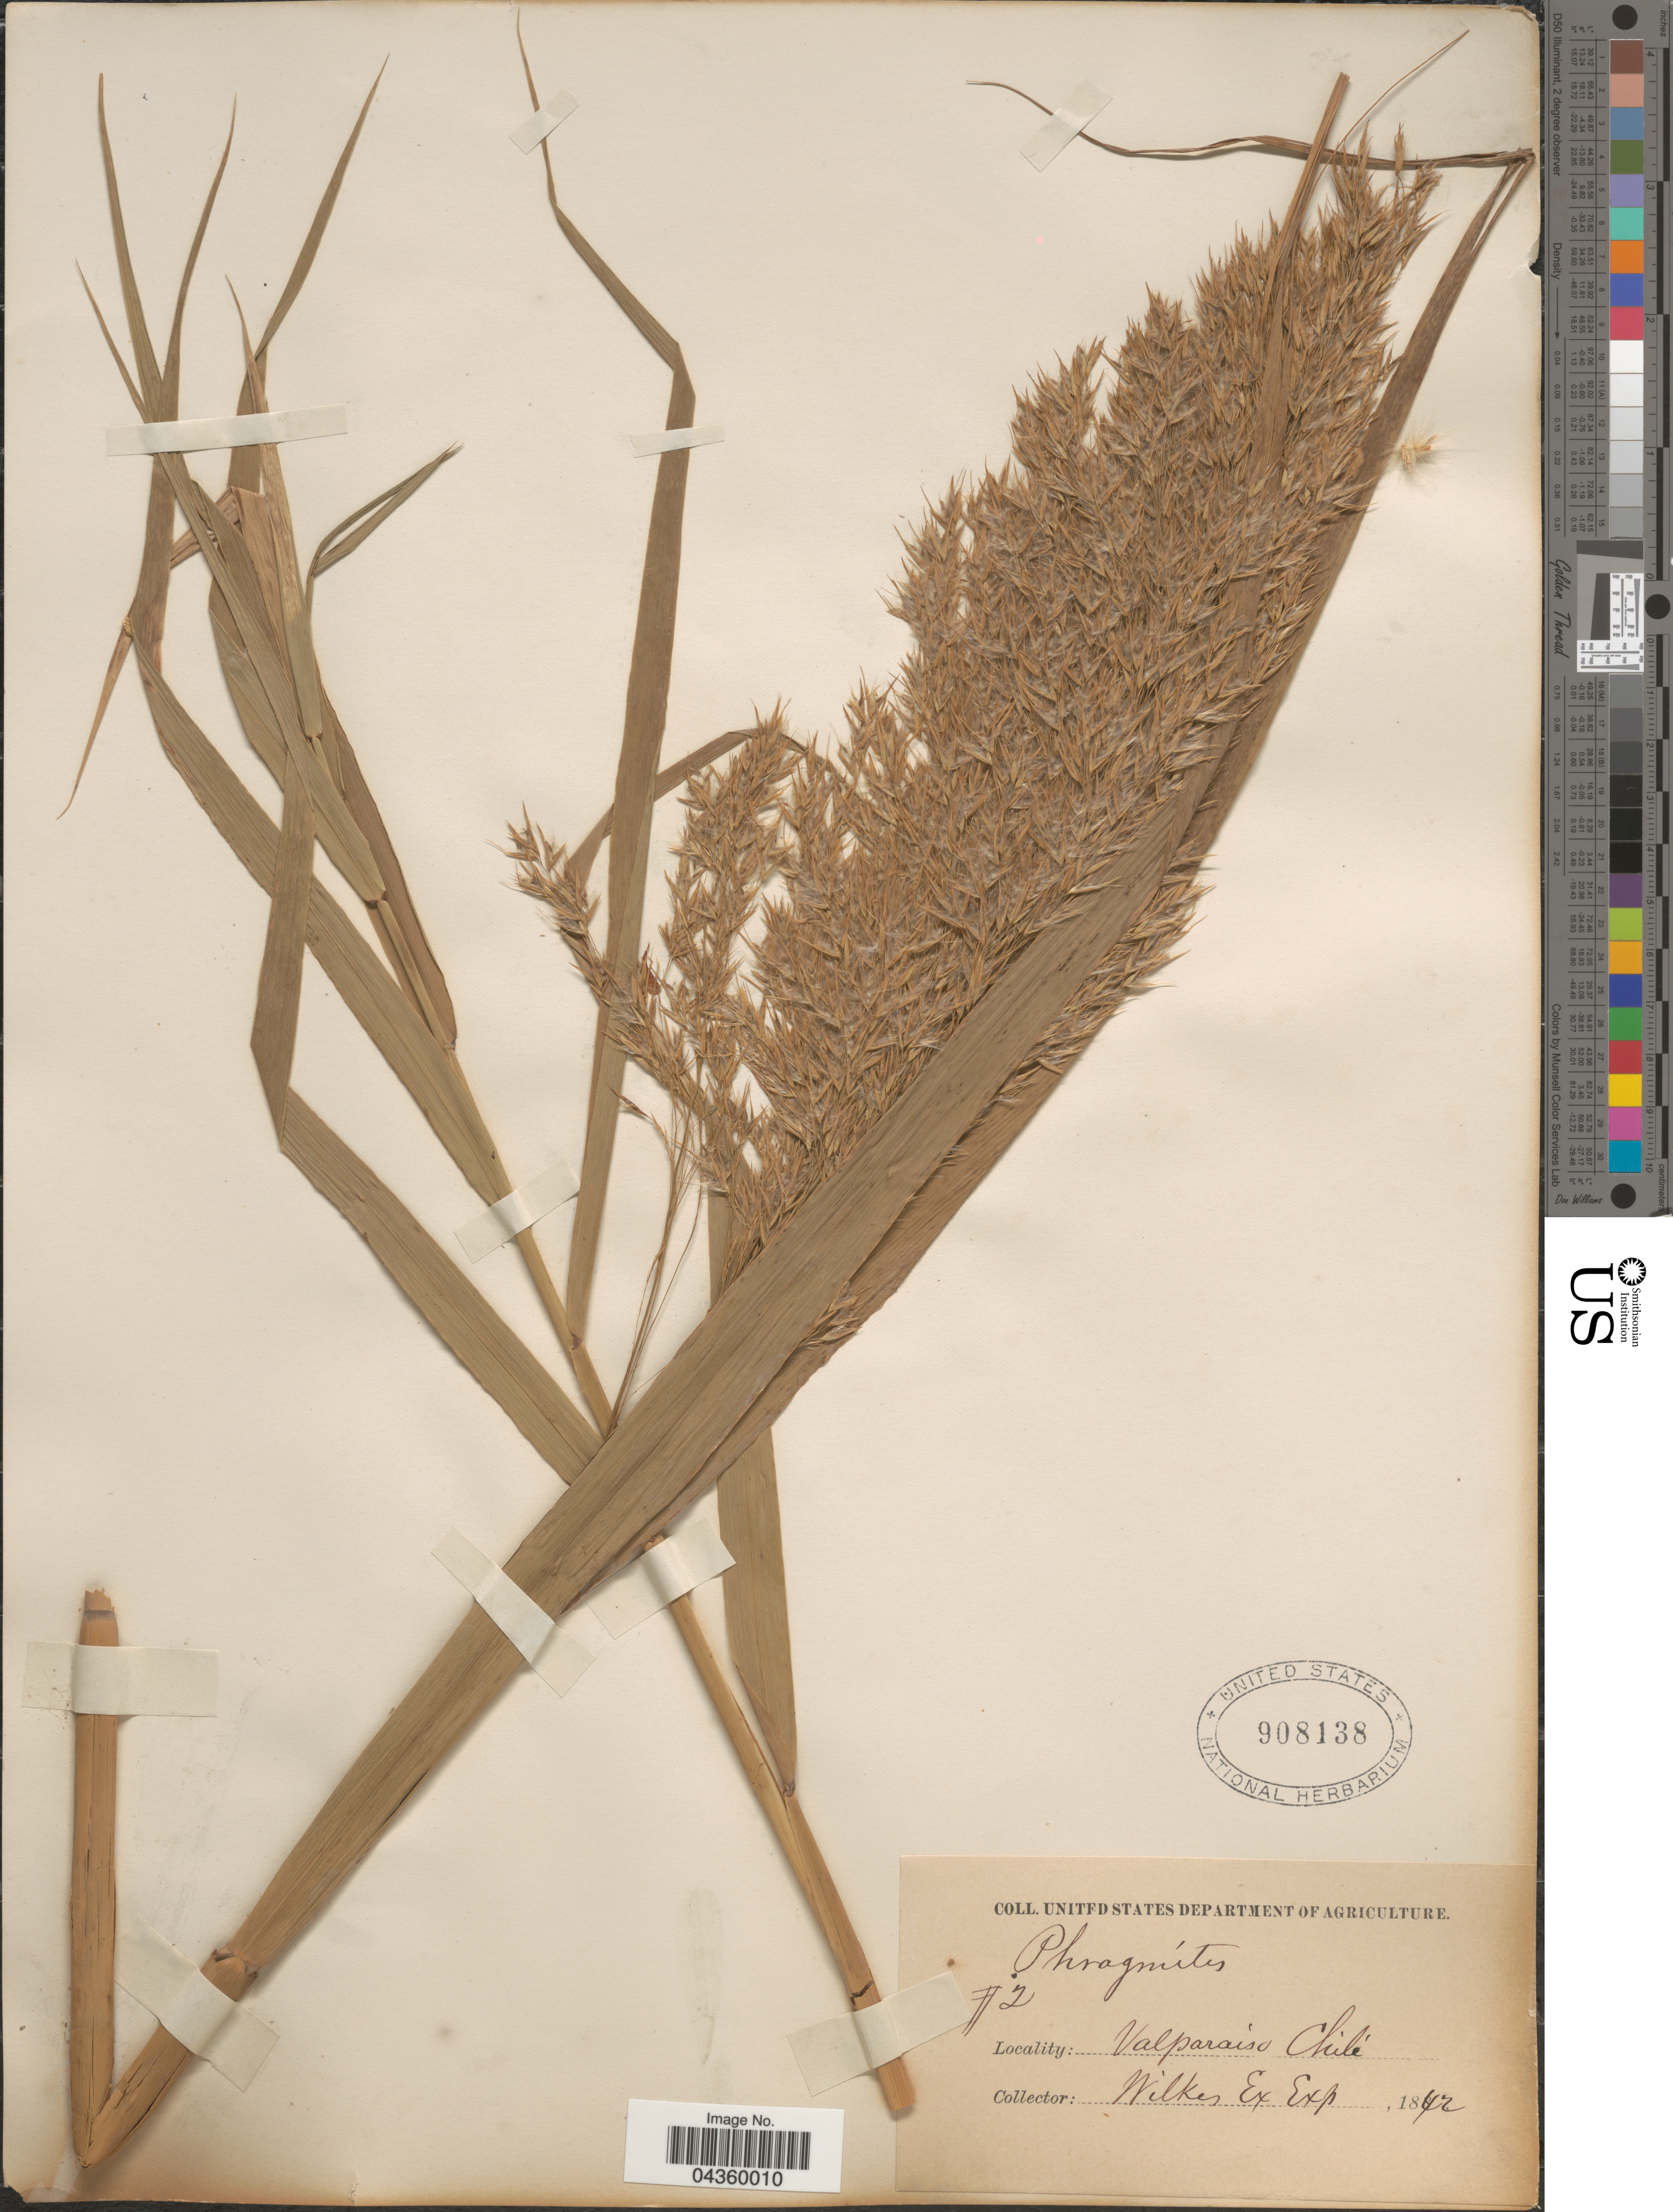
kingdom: Plantae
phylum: Tracheophyta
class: Liliopsida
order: Poales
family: Poaceae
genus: Phragmites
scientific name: Phragmites australis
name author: (Cav.) Trin. ex Steud.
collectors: Wilkes Explor. Exped.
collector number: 2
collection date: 1842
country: Chile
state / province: Valparaíso (V)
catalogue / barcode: US 908138